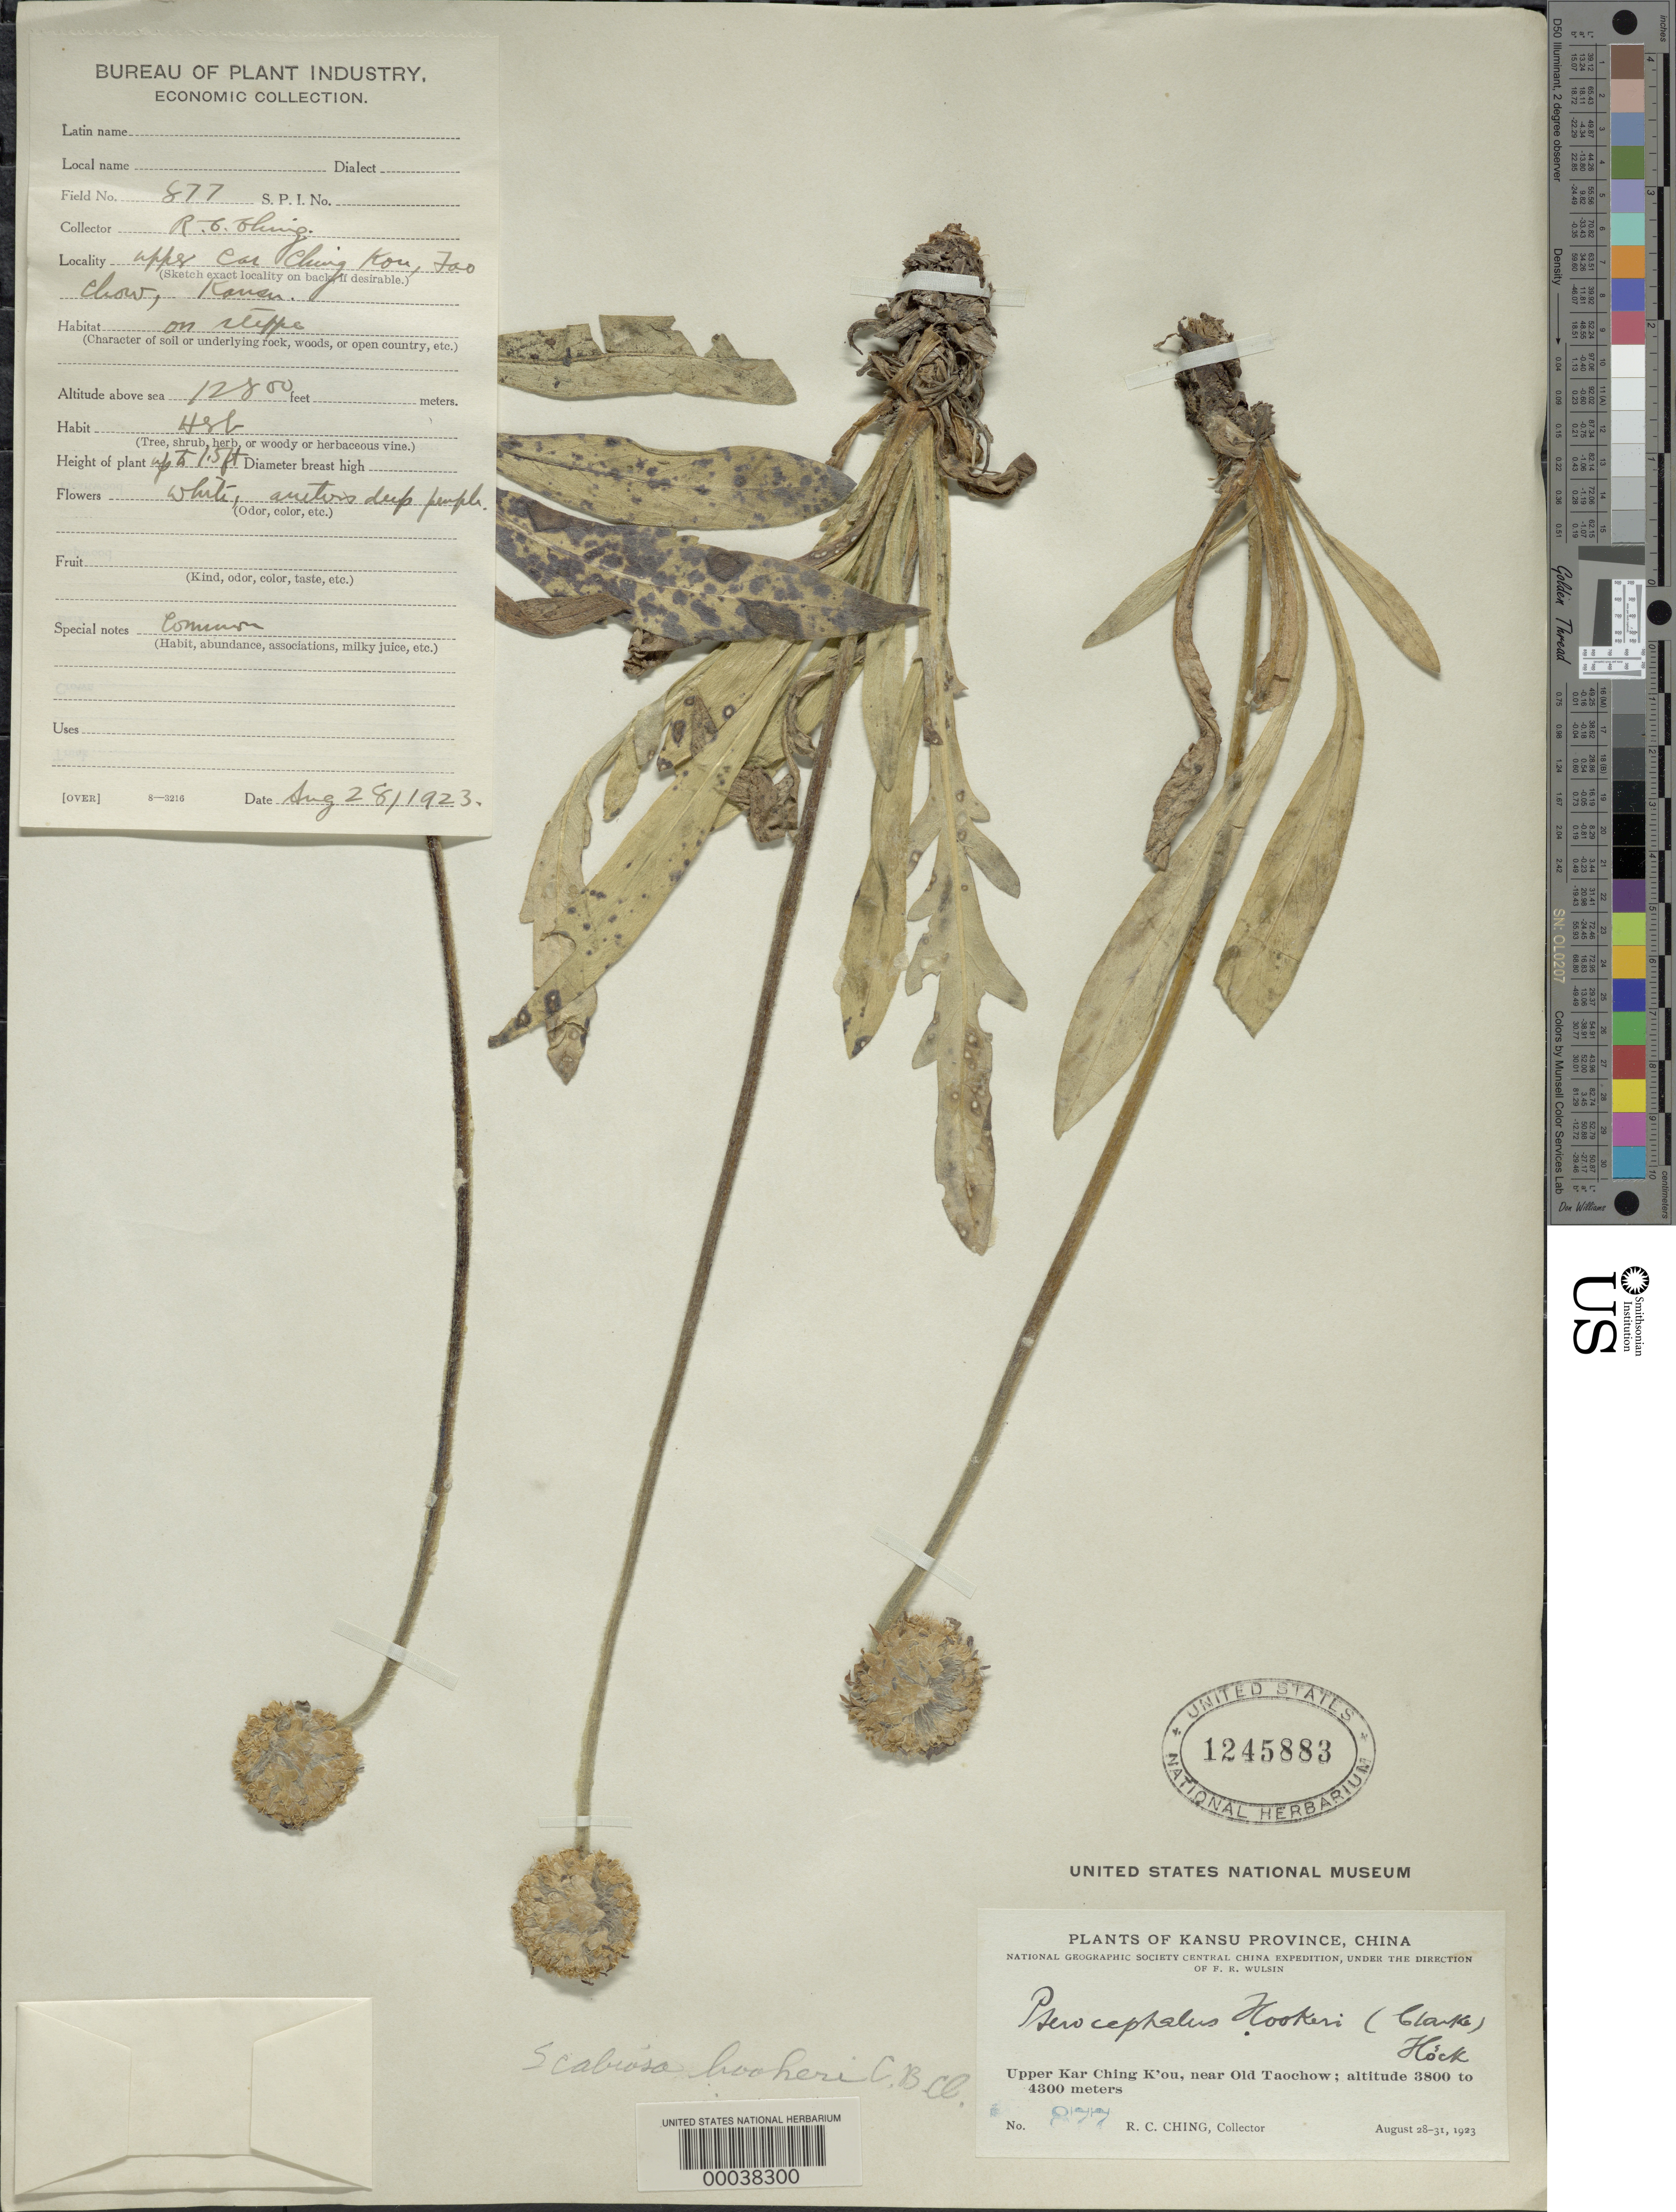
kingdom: Plantae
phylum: Tracheophyta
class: Magnoliopsida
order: Dipsacales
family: Caprifoliaceae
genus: Pterocephalus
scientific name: Pterocephalus hookeri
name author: C.B. Clarke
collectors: R. C. Ching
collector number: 877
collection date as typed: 28 Aug 1923 to 31 Aug 1923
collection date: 1923-08-28/1923-08-31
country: China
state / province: Gansu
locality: Upper Kar Ching K'ou, near Old Taochow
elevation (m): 3800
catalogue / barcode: US 1245883